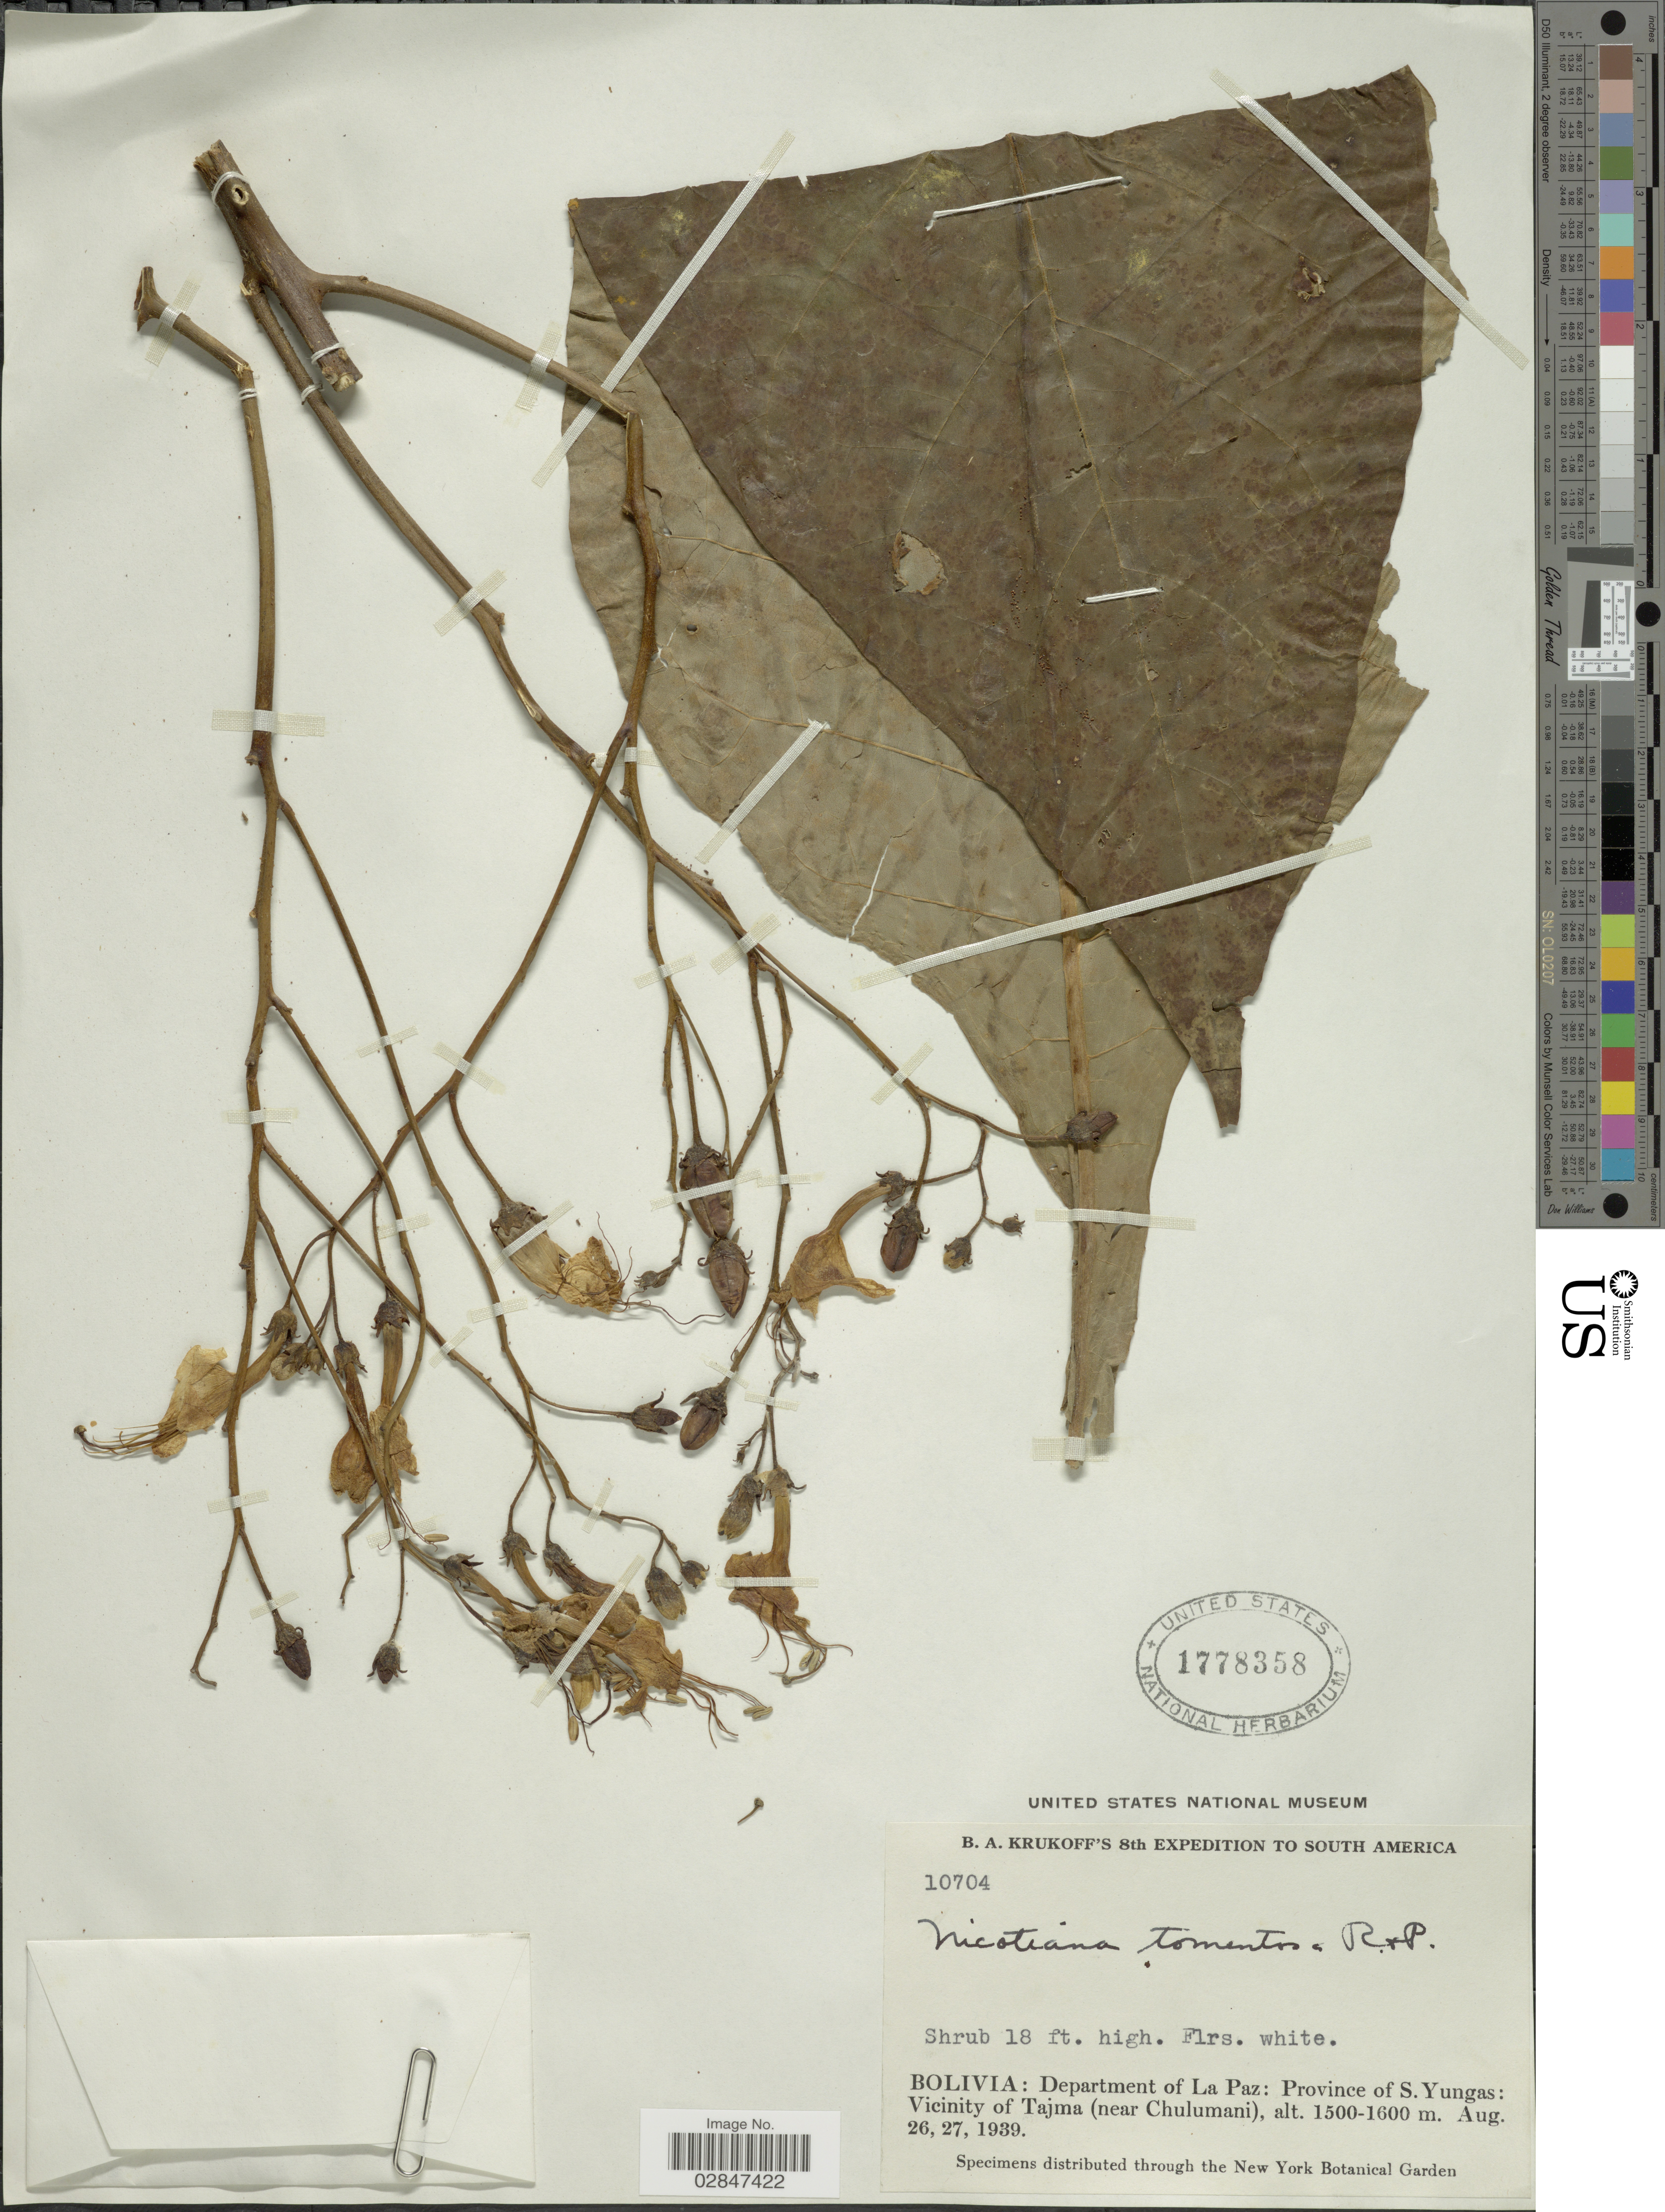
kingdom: Plantae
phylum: Tracheophyta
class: Magnoliopsida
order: Solanales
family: Solanaceae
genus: Nicotiana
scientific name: Nicotiana tomentosa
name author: Ruiz & Pav.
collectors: B. A. Krukoff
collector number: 10704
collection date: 1939-08-26/1939-08-27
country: Bolivia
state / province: La Paz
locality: Department of La Paz: Province of S. Yungas: Vicinity of Tajma (near Chulumani).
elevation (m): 1500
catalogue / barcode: US 1778358